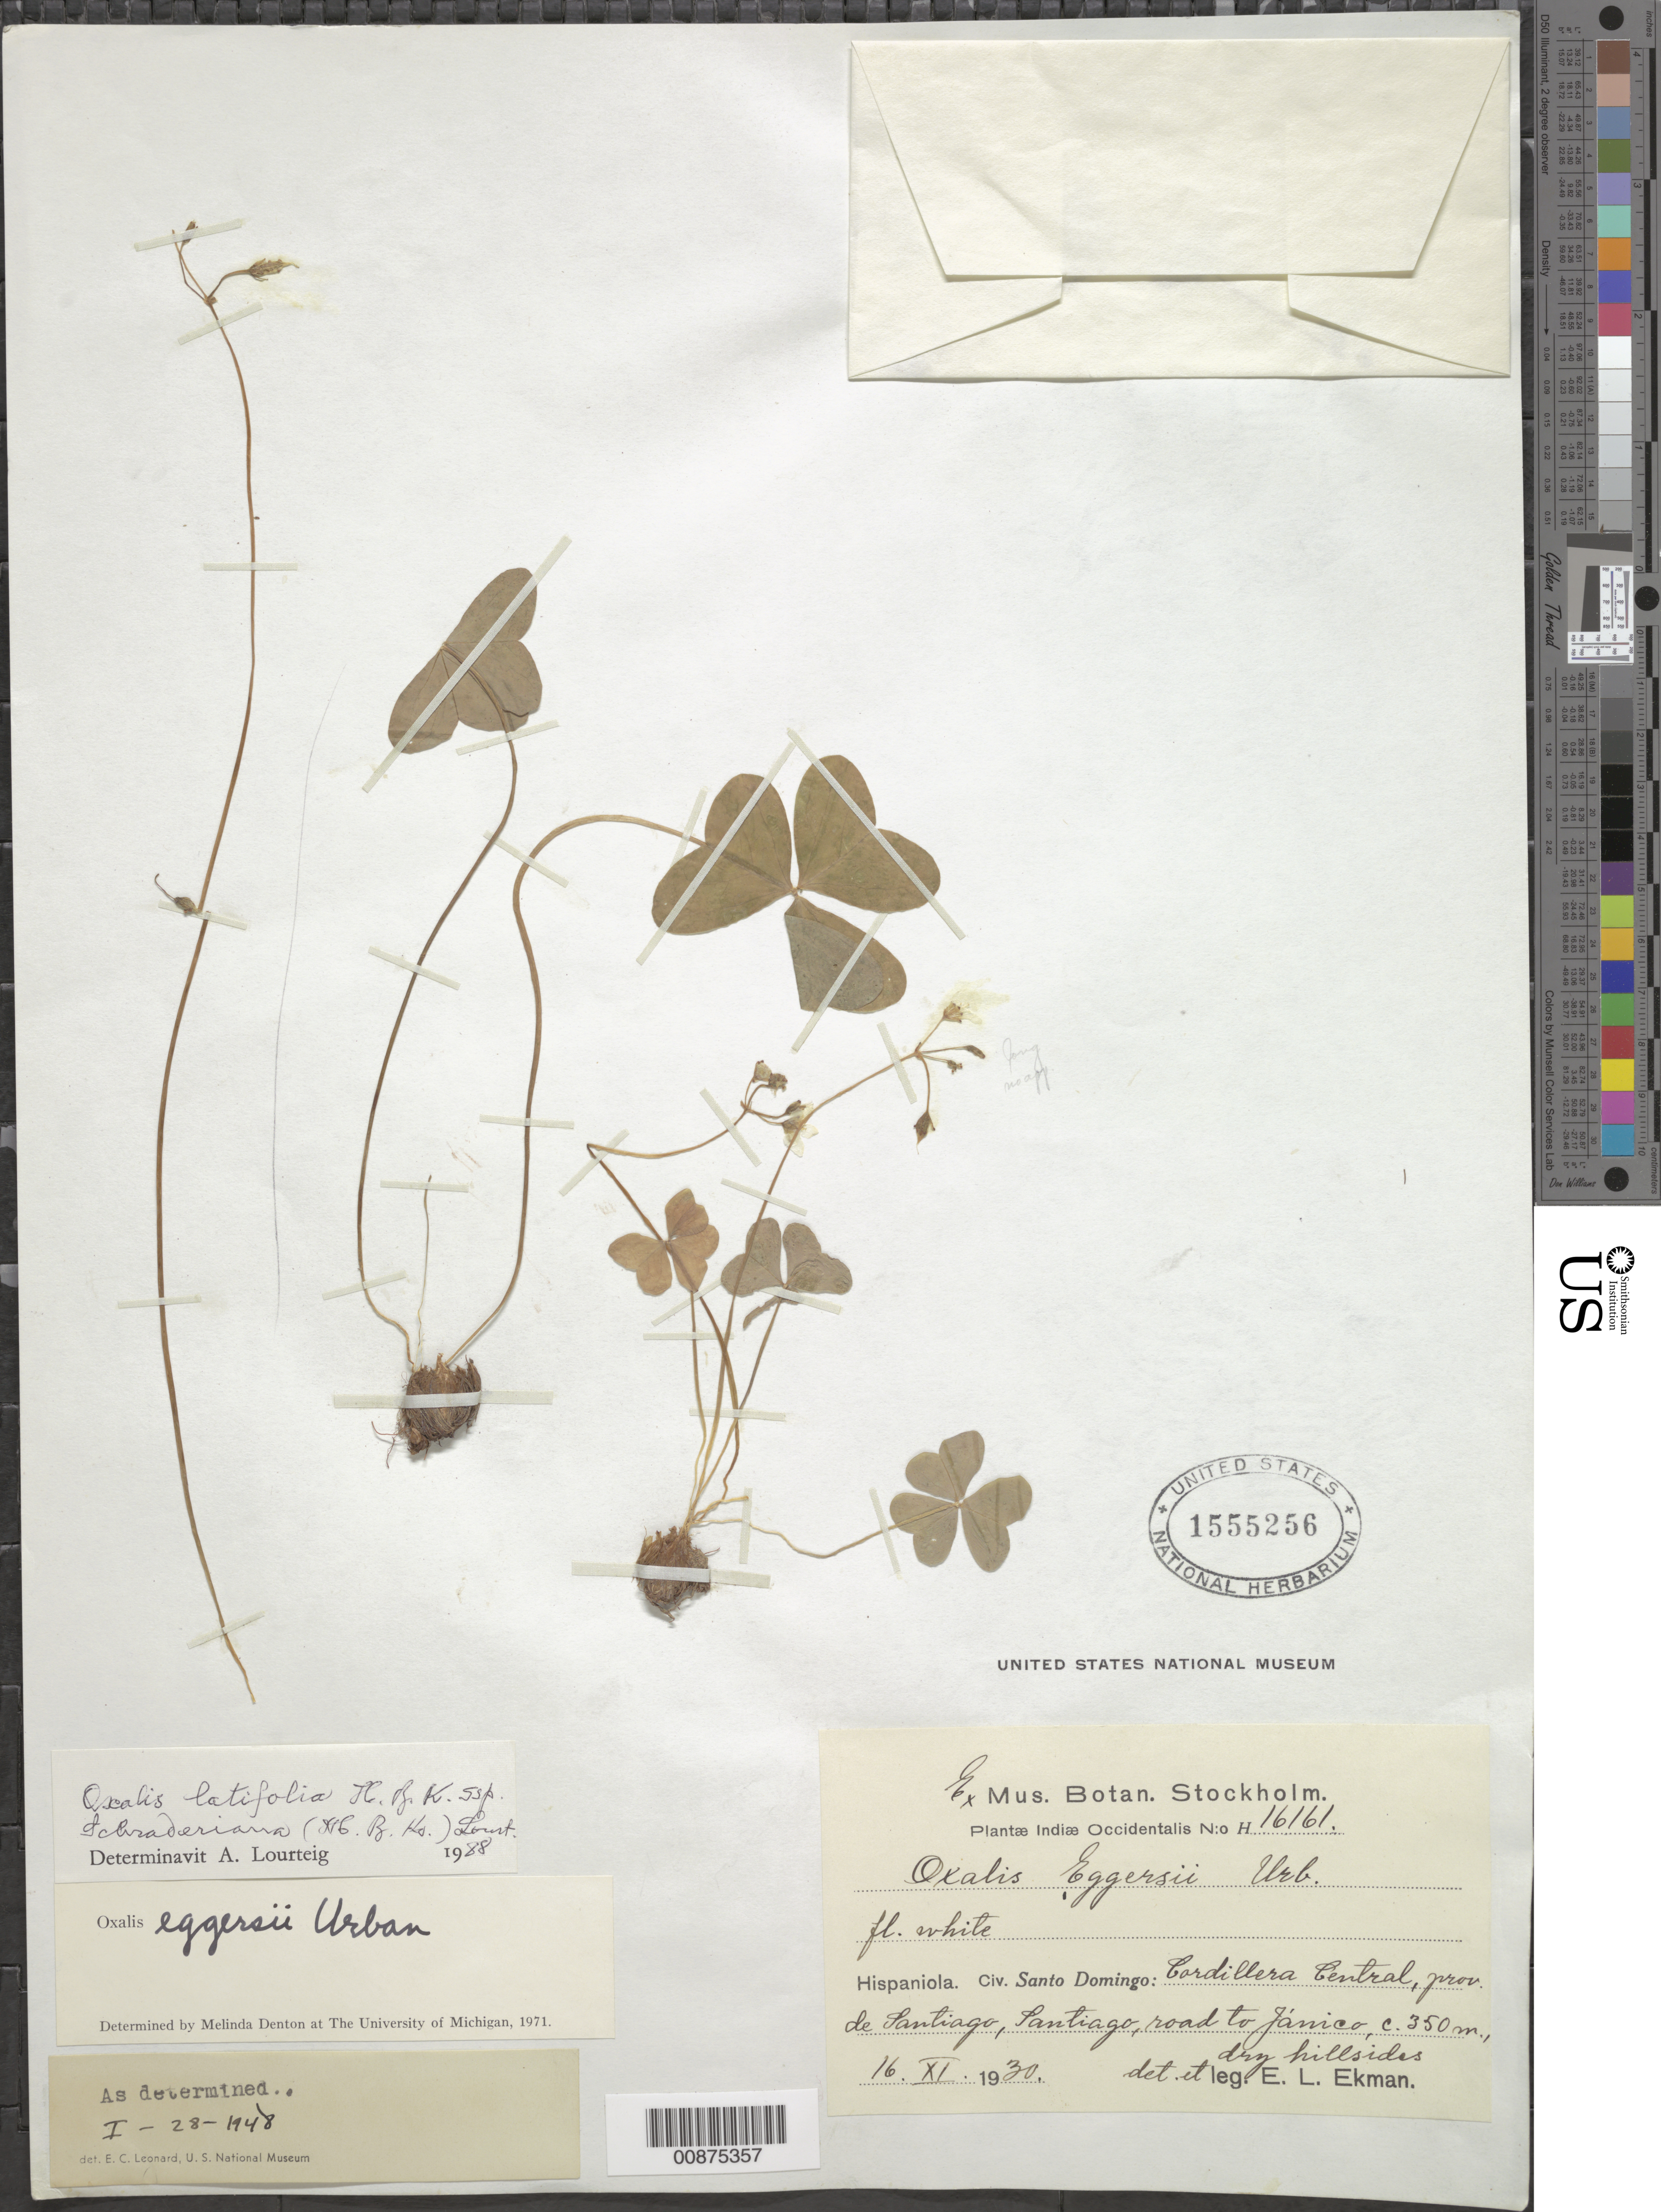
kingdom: Plantae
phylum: Tracheophyta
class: Magnoliopsida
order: Oxalidales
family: Oxalidaceae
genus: Oxalis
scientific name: Oxalis latifolia subsp. schraderiana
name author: (Kunth) Lourteig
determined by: Lourteig, A.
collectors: E. L. Ekman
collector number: H 16161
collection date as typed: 16 Nov 1930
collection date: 1930-11-16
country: Dominican Republic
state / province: Santiago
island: Hispaniola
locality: Cordillera Central, Santiago, road to Jánico.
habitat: Dry hillsides.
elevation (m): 350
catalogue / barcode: US 1555256